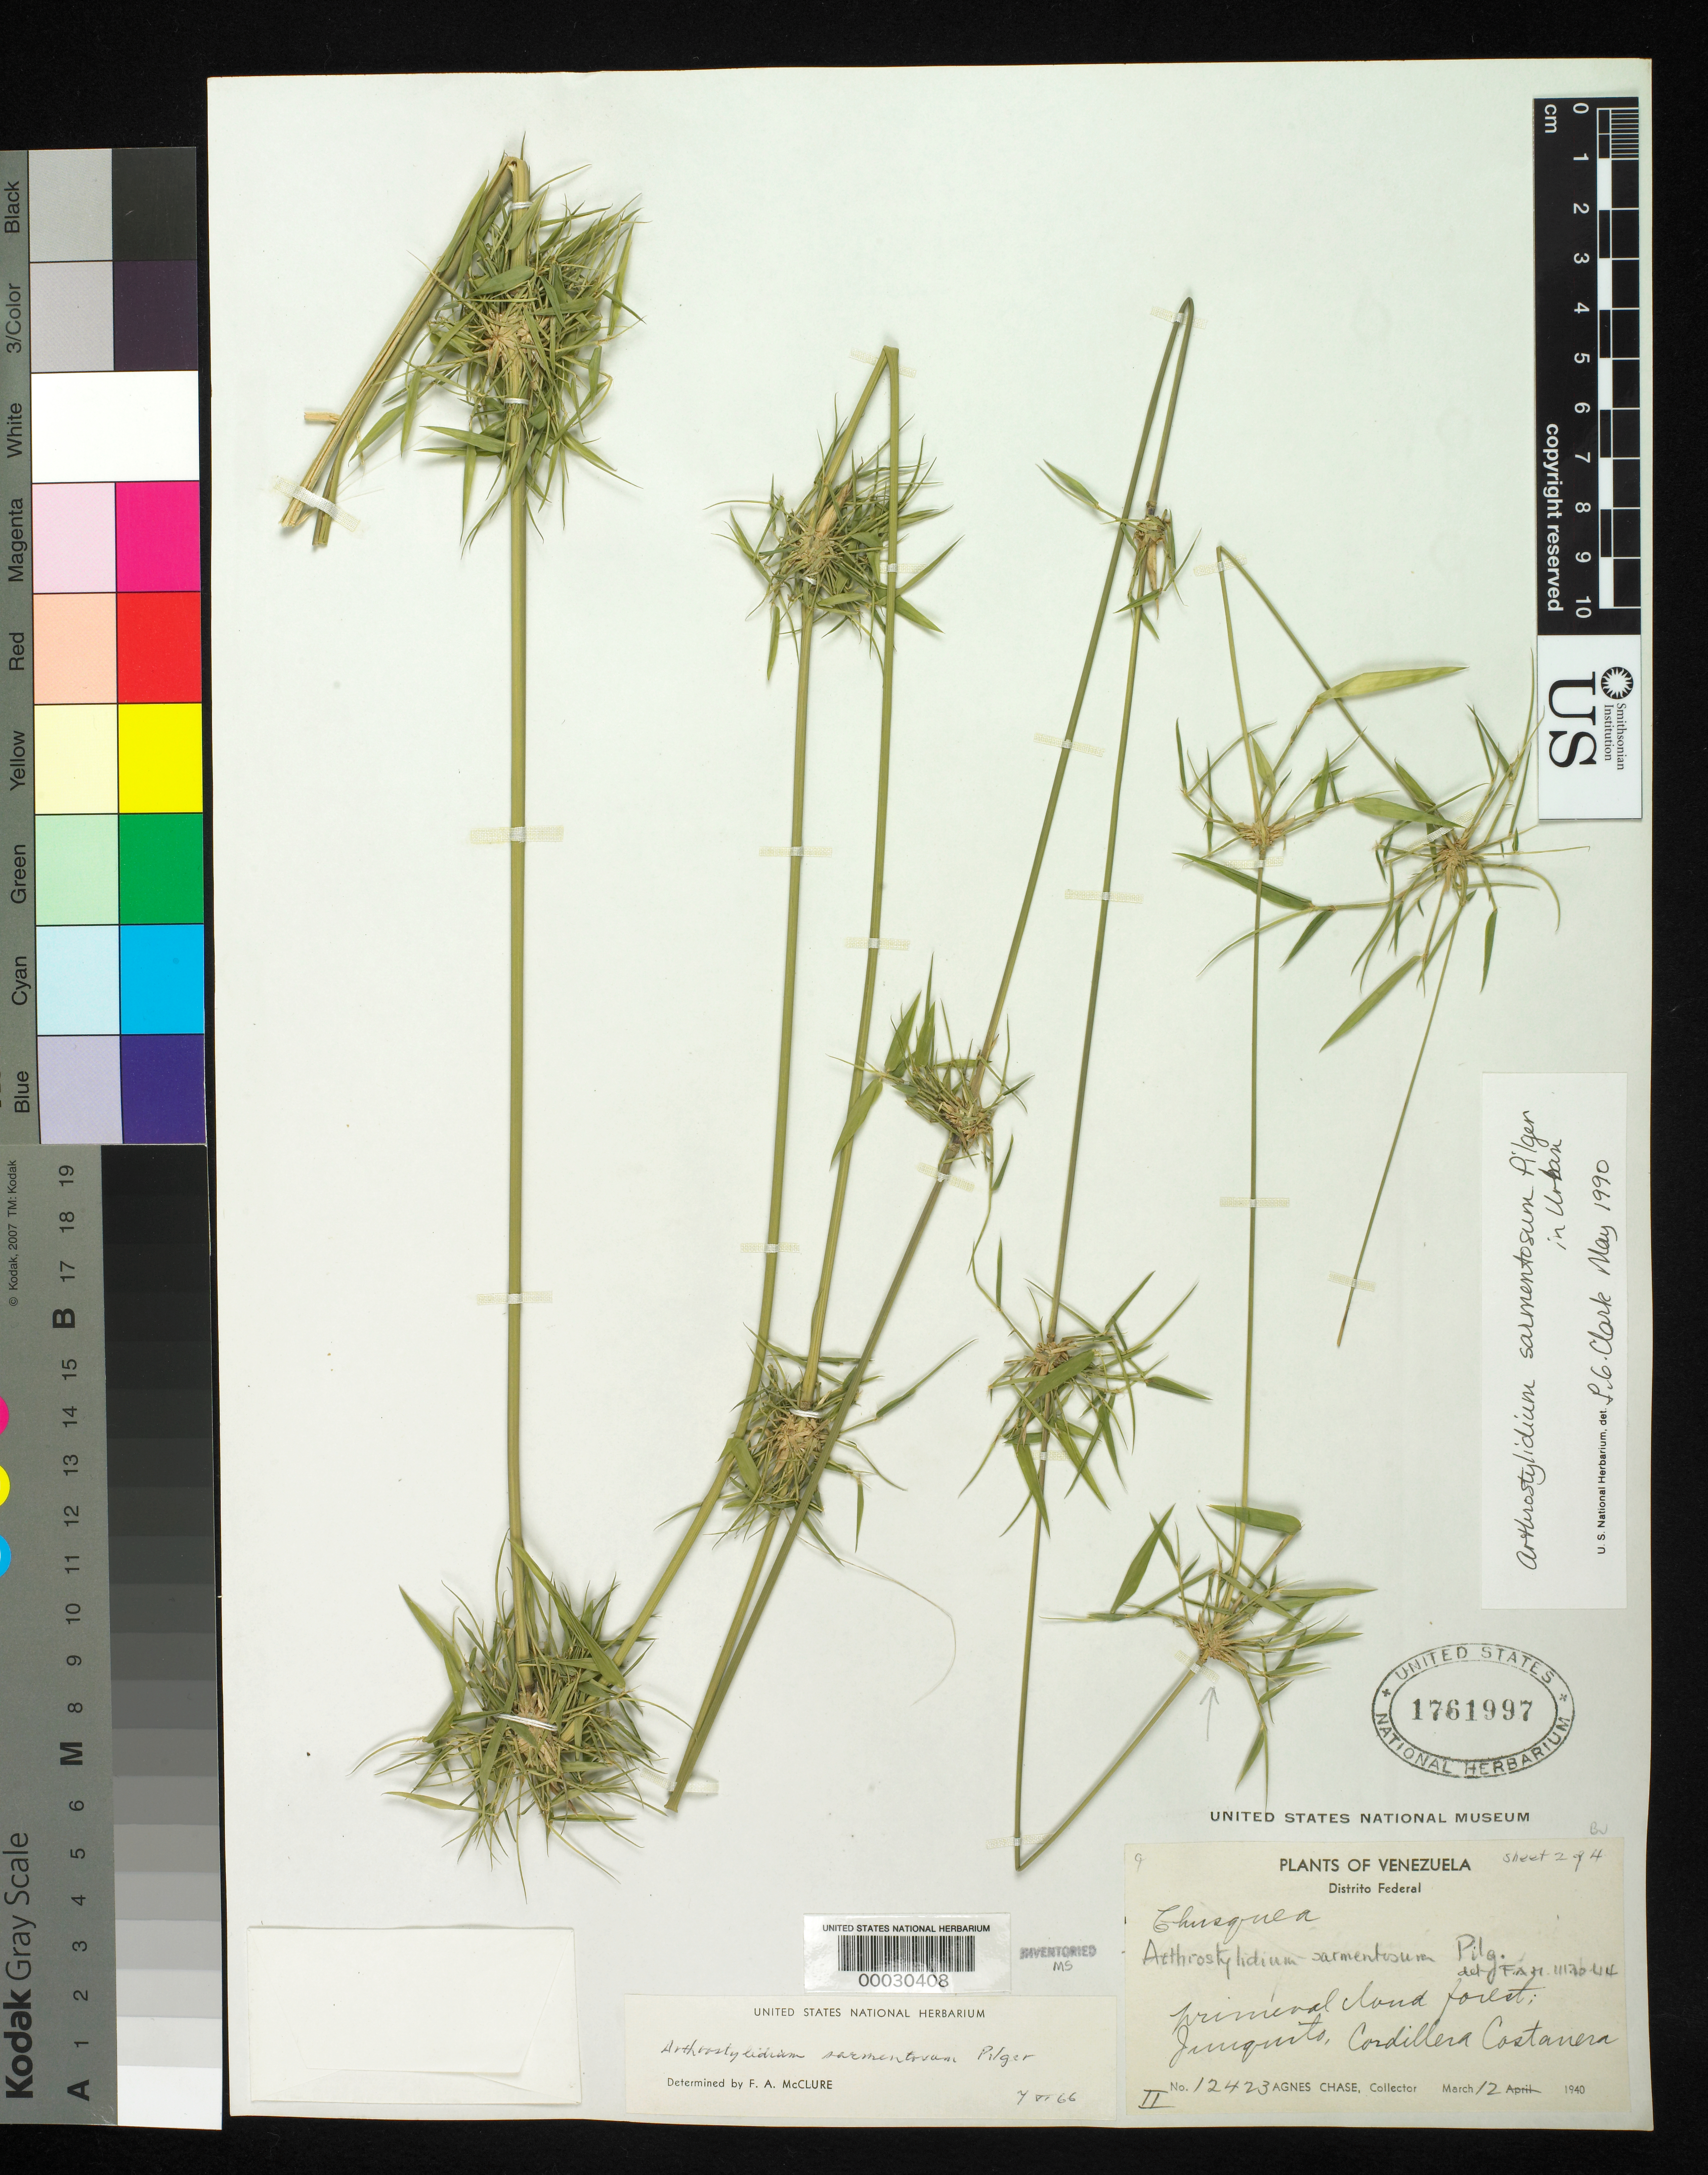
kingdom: Plantae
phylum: Tracheophyta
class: Liliopsida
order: Poales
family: Poaceae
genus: Arthrostylidium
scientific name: Arthrostylidium sarmentosum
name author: Pilg. in Urb.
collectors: A. Chase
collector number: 12423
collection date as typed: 12 Apr 1940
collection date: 1940-04-12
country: Venezuela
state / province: Distrito Federal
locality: Junquito cordillera costanera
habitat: Primeval cloud forest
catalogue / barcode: US 1761997